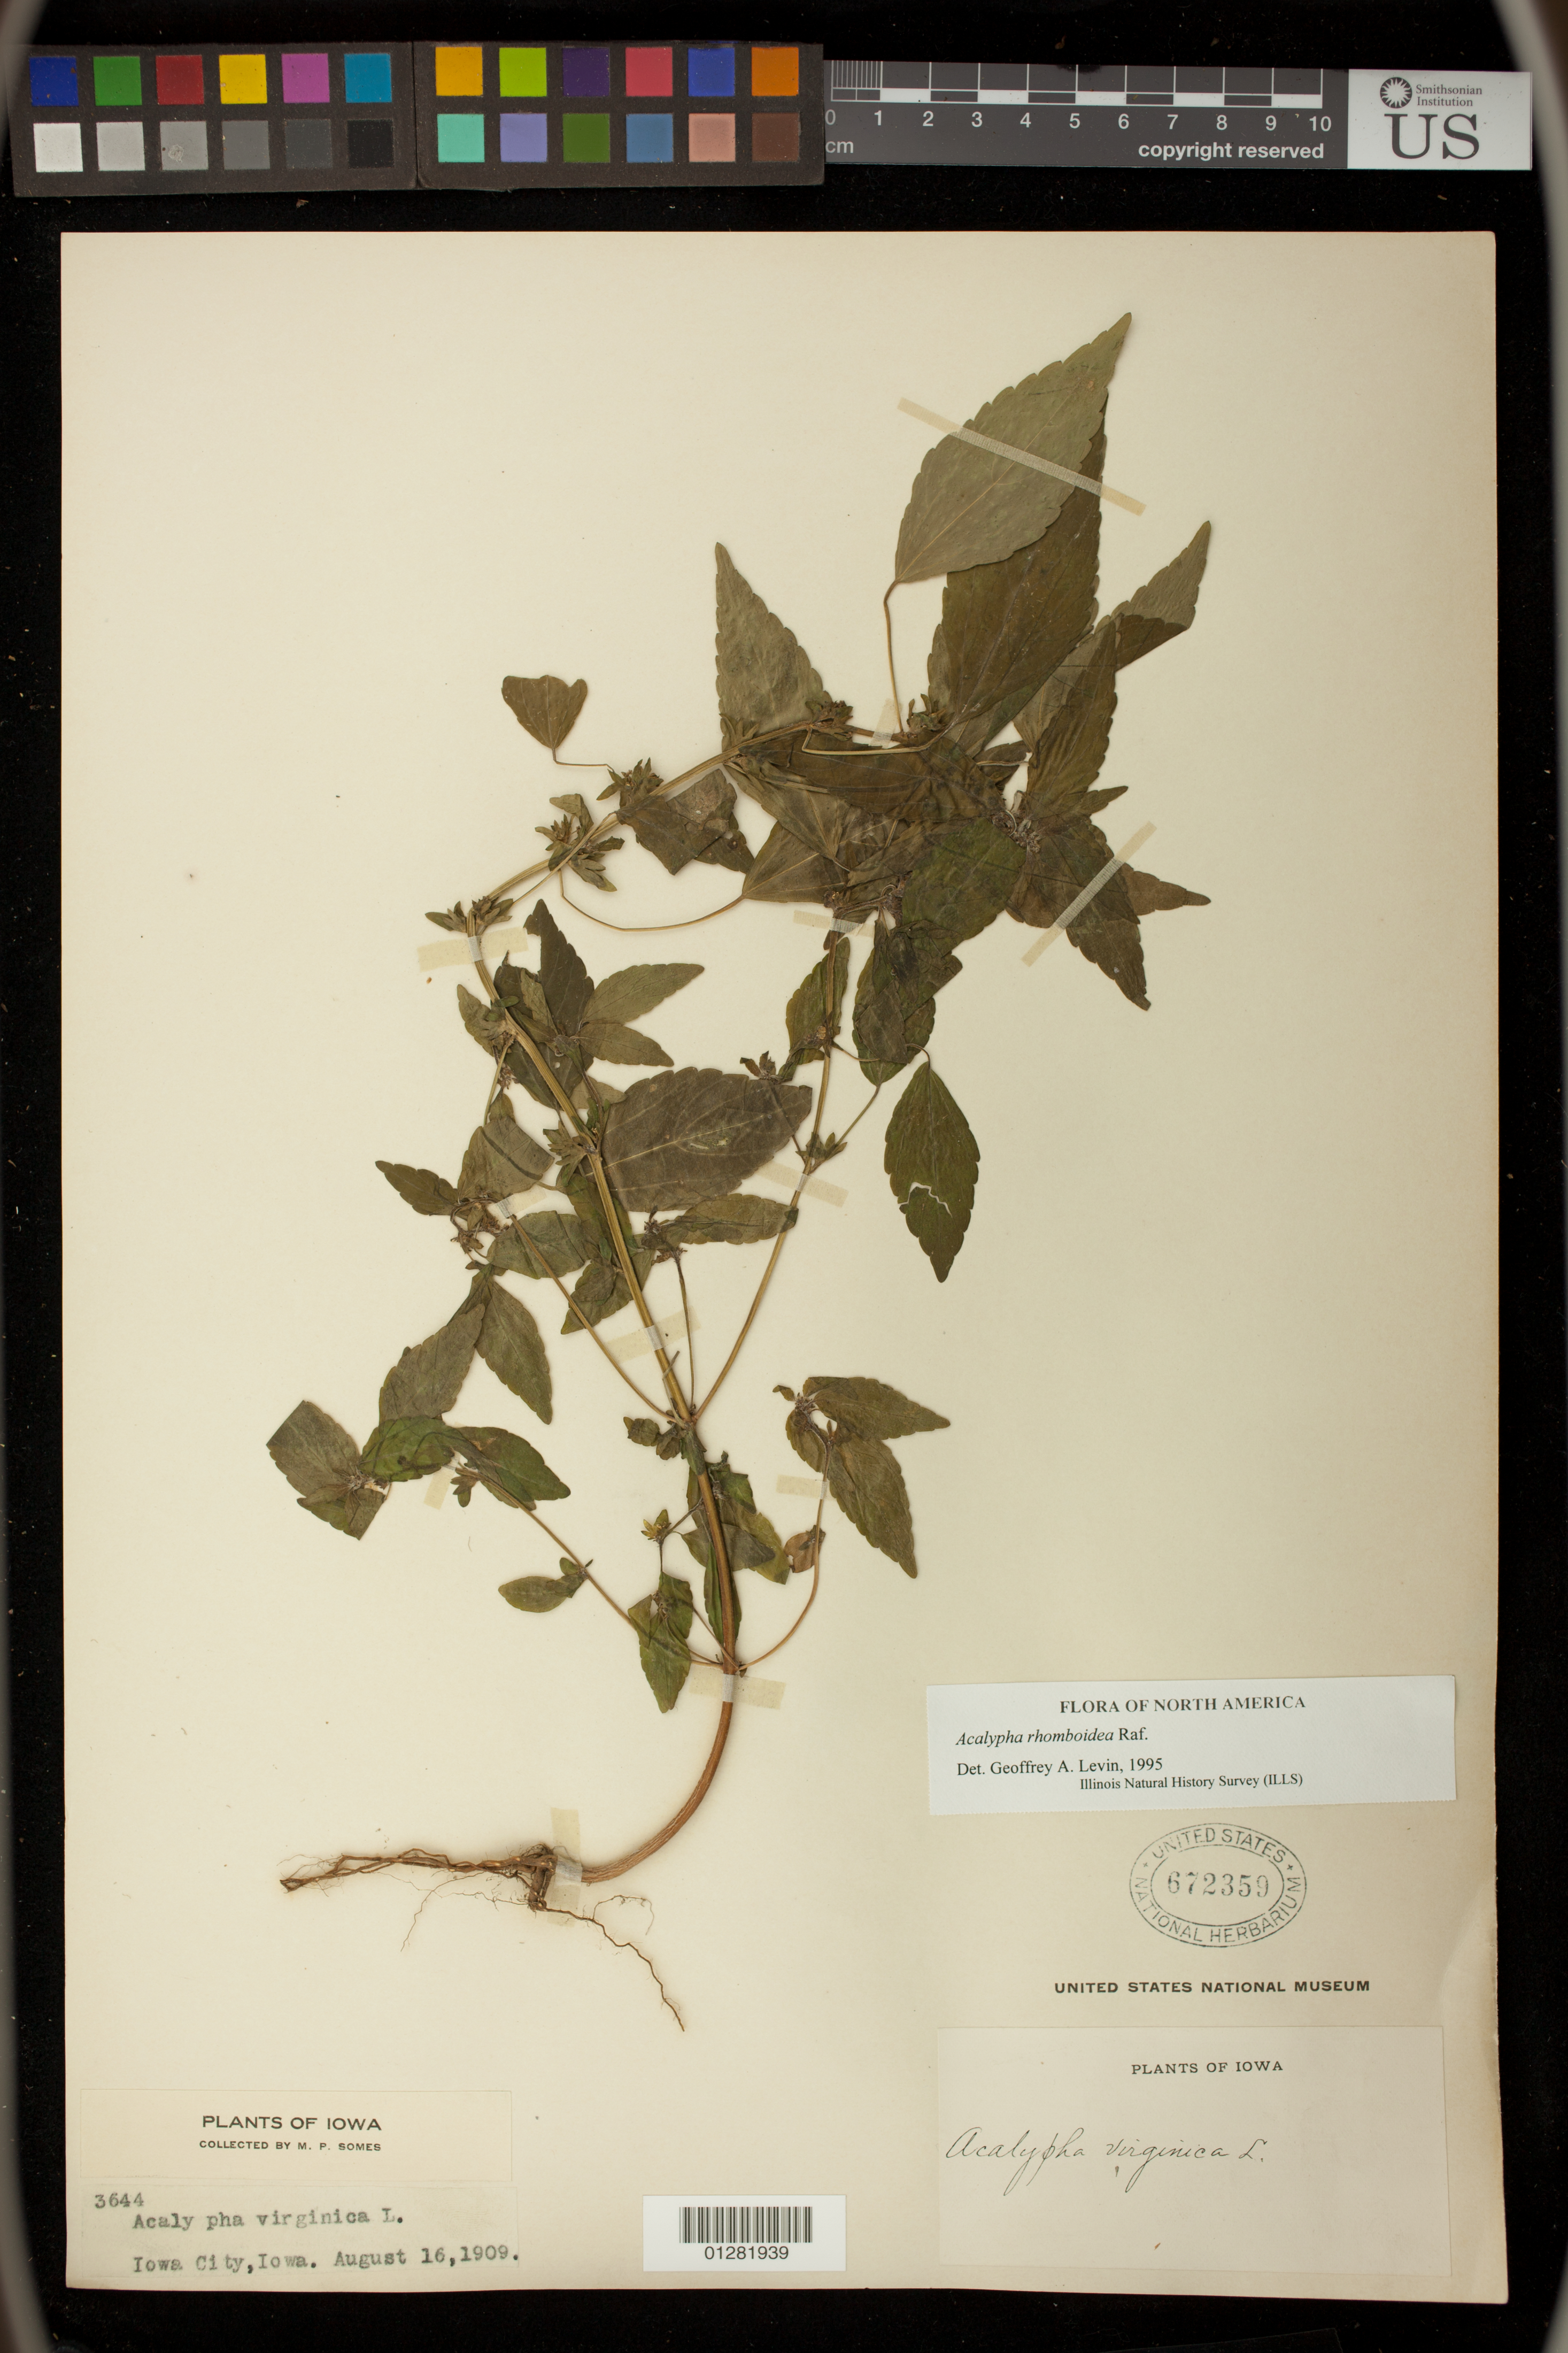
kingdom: Plantae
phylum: Tracheophyta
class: Magnoliopsida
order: Malpighiales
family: Euphorbiaceae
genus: Acalypha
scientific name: Acalypha rhomboidea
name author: Raf.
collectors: M. Somes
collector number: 364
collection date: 1909-08-16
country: United States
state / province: Iowa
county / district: Johnson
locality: Iowa City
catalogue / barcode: US 672359